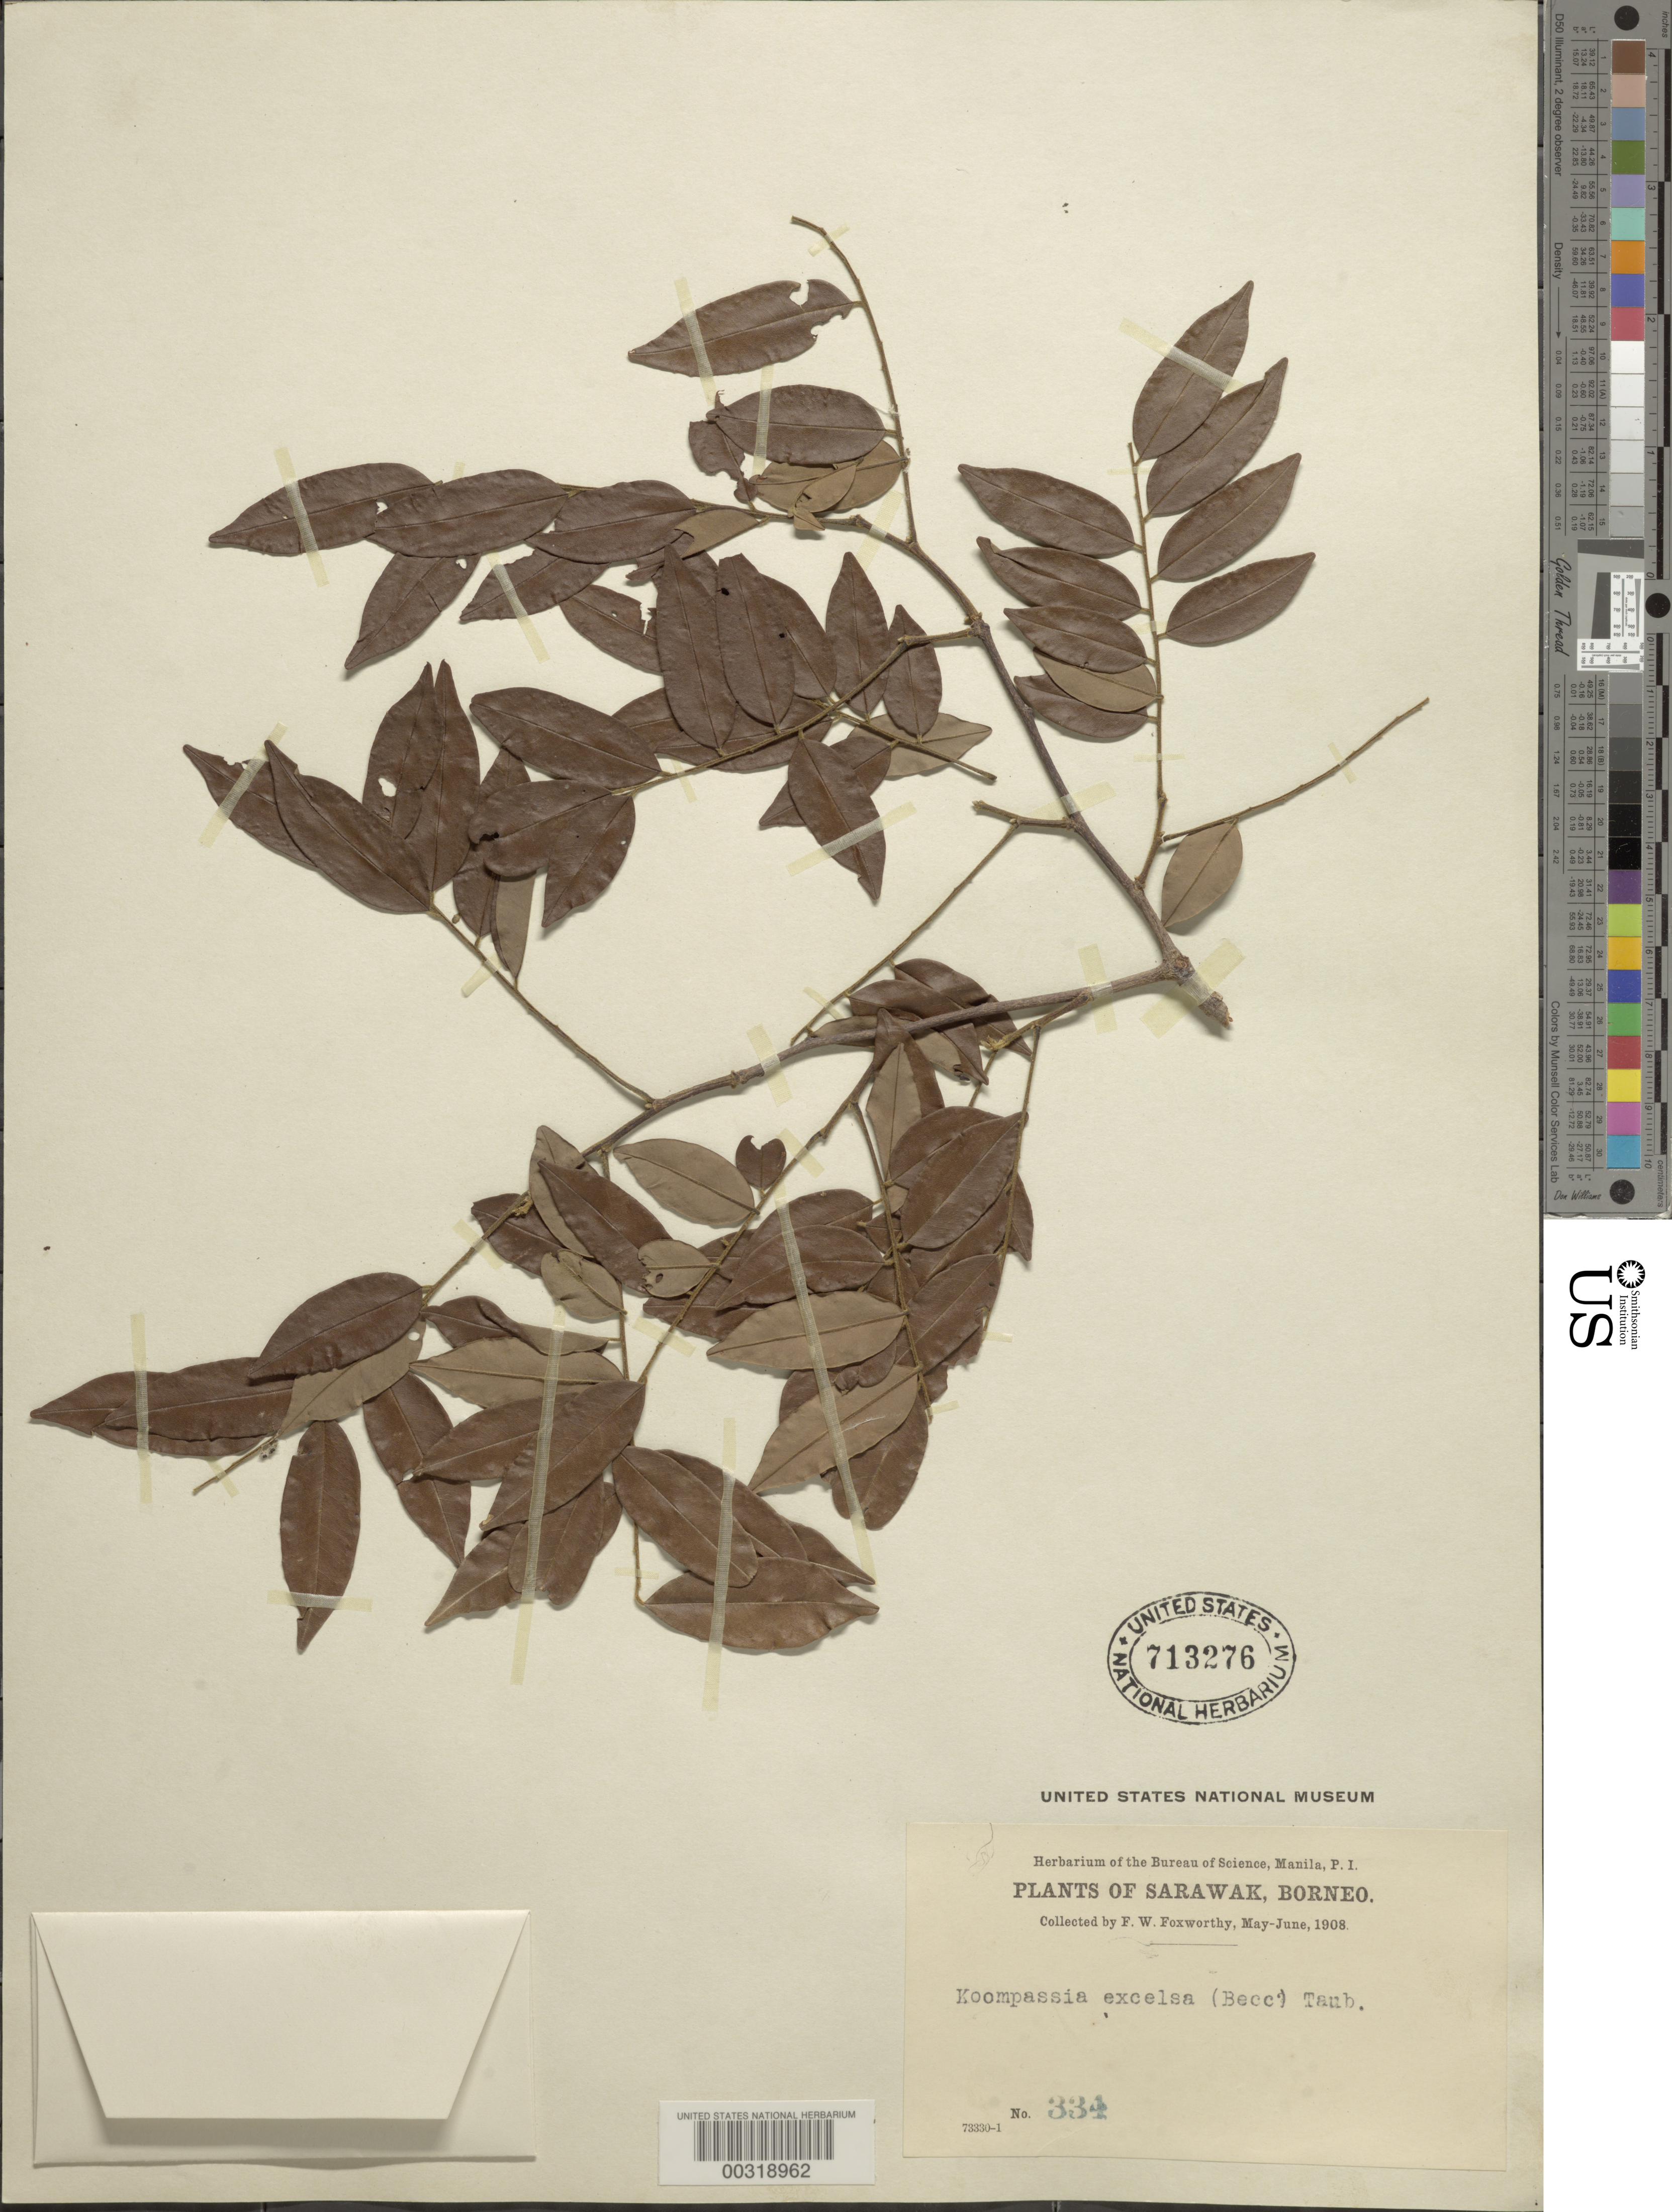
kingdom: Plantae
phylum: Tracheophyta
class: Magnoliopsida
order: Fabales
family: Fabaceae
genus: Koompassia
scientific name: Koompassia excelsa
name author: (Becc.) Taub.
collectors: F. W. Foxworthy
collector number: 334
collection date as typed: May 1908 to -- Jun 1908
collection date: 1908-05/1908-06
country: Malaysia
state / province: Sarawak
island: Borneo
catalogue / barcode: US 713276